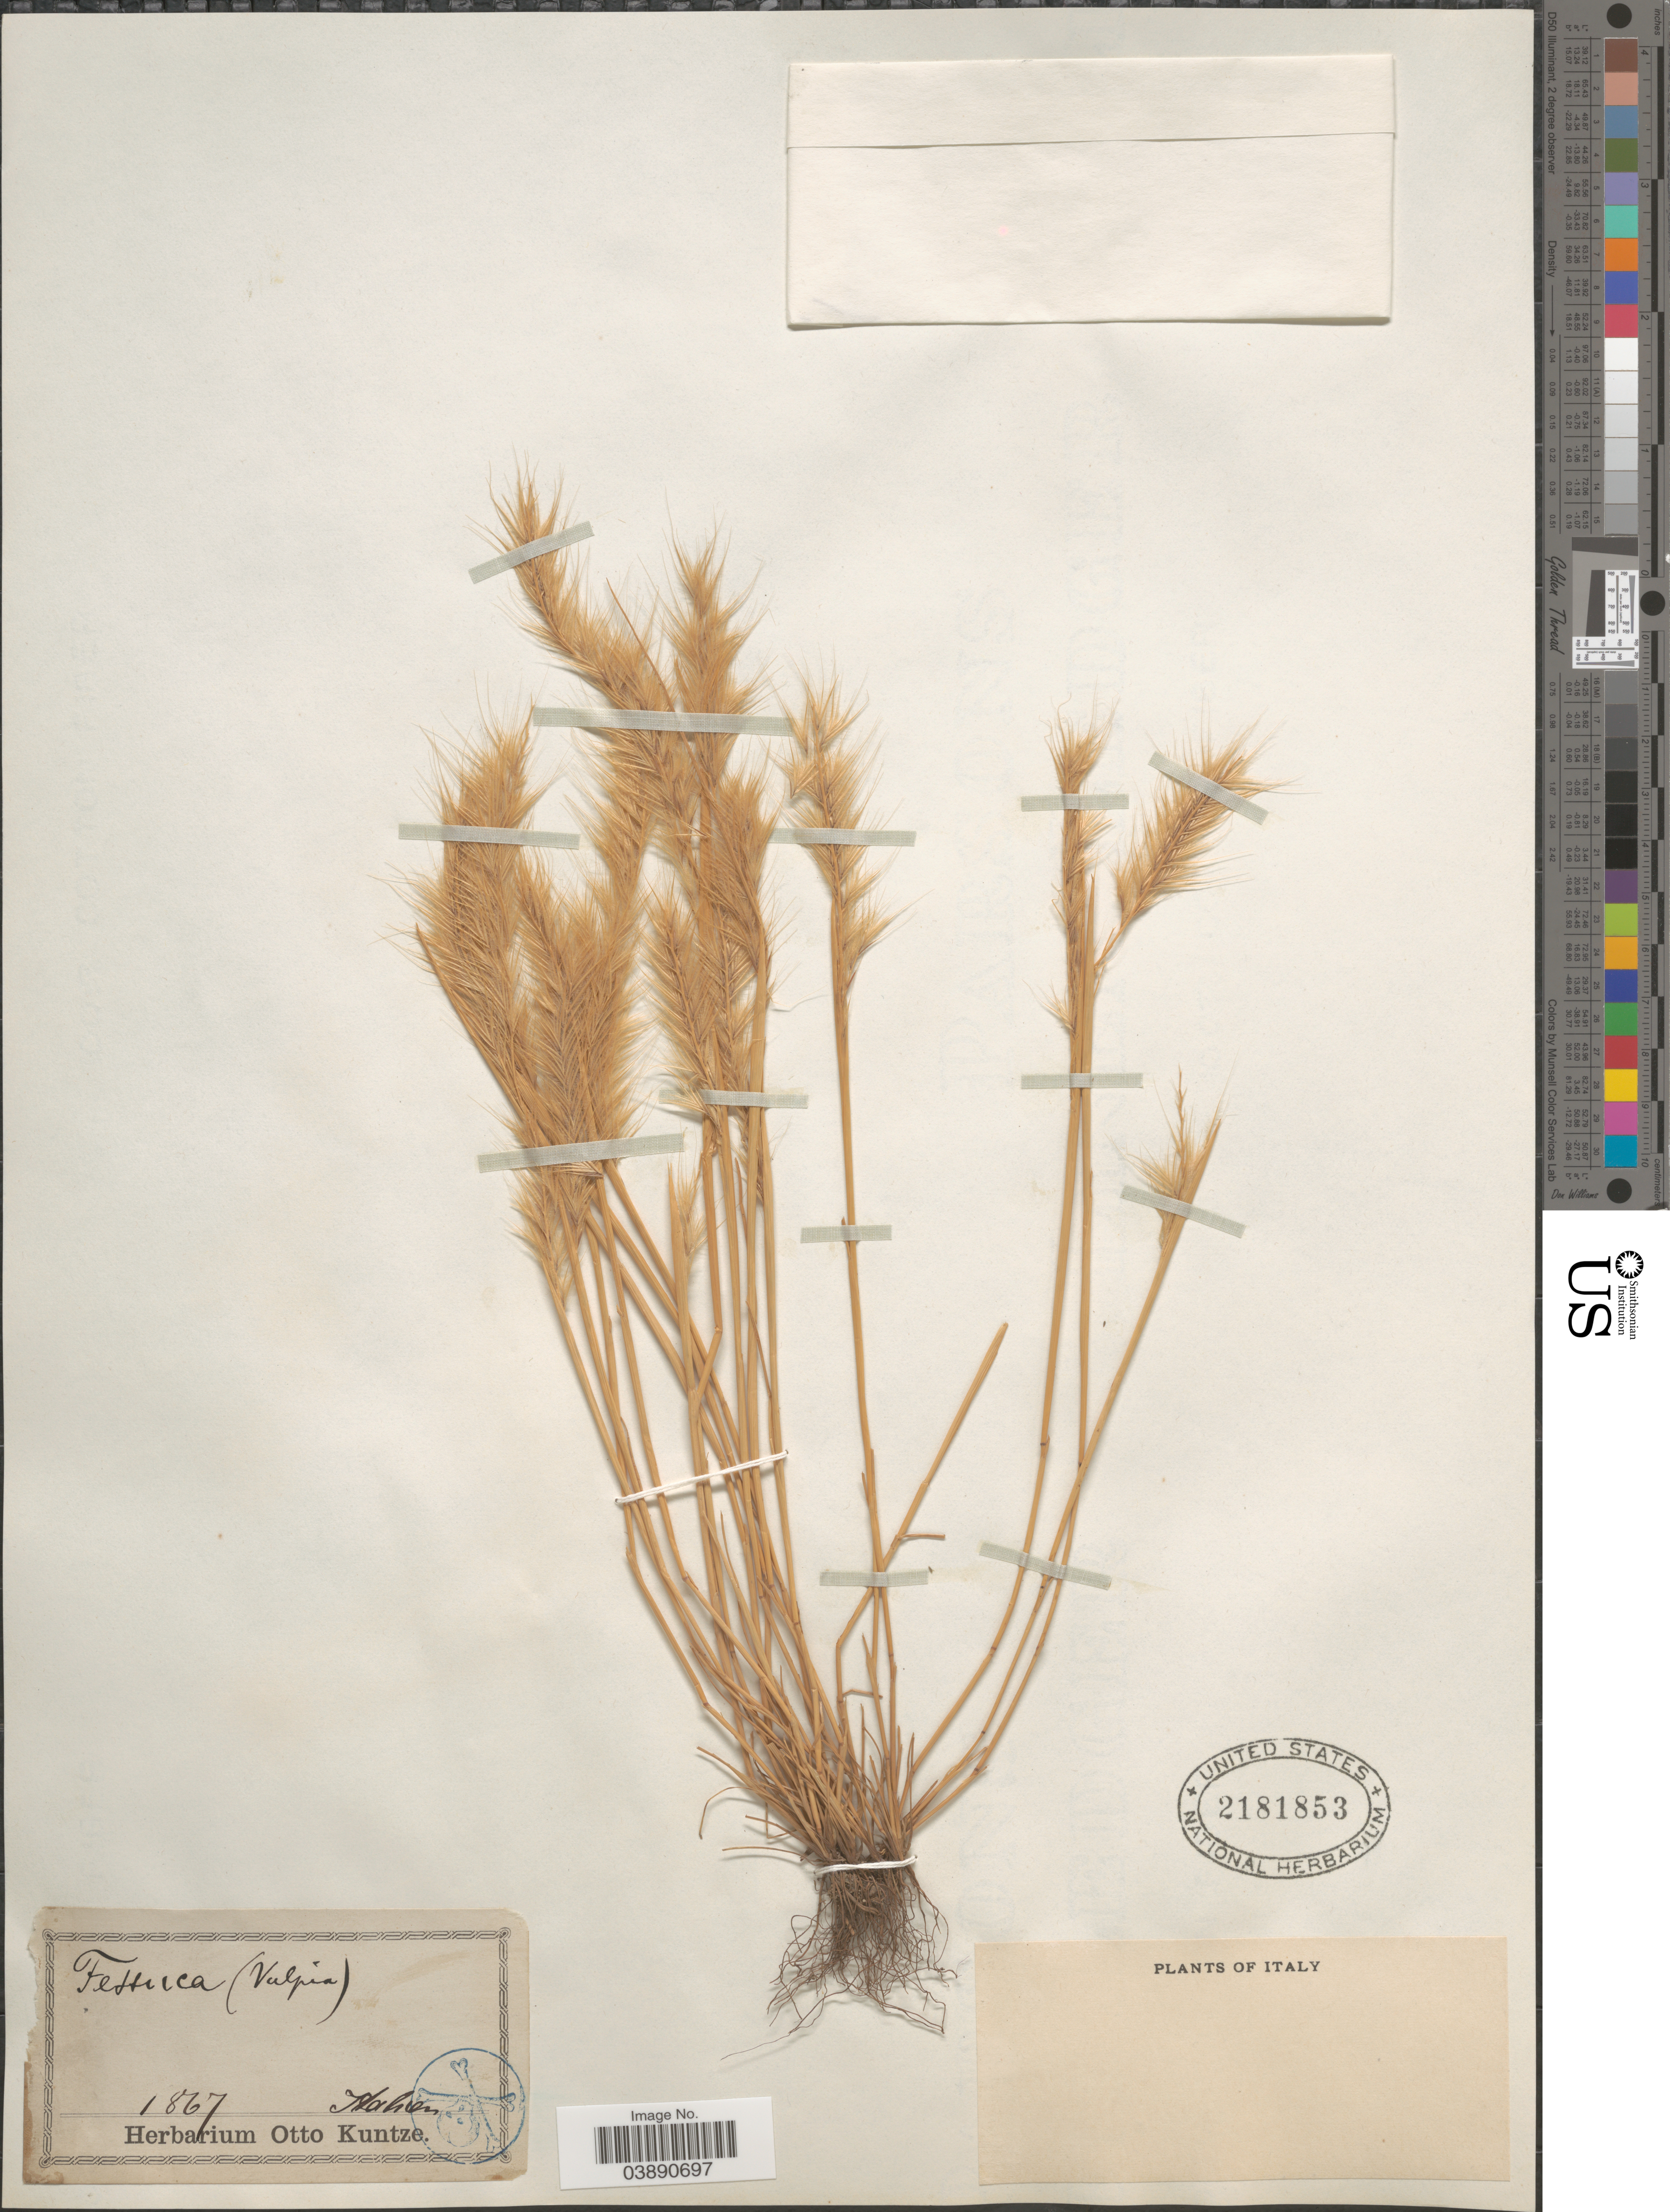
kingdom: Plantae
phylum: Tracheophyta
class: Liliopsida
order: Poales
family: Poaceae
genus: Festuca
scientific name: Festuca sp.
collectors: ex herb. Otto Kuntze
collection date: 1867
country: Italy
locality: Italien.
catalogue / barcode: US 2181853